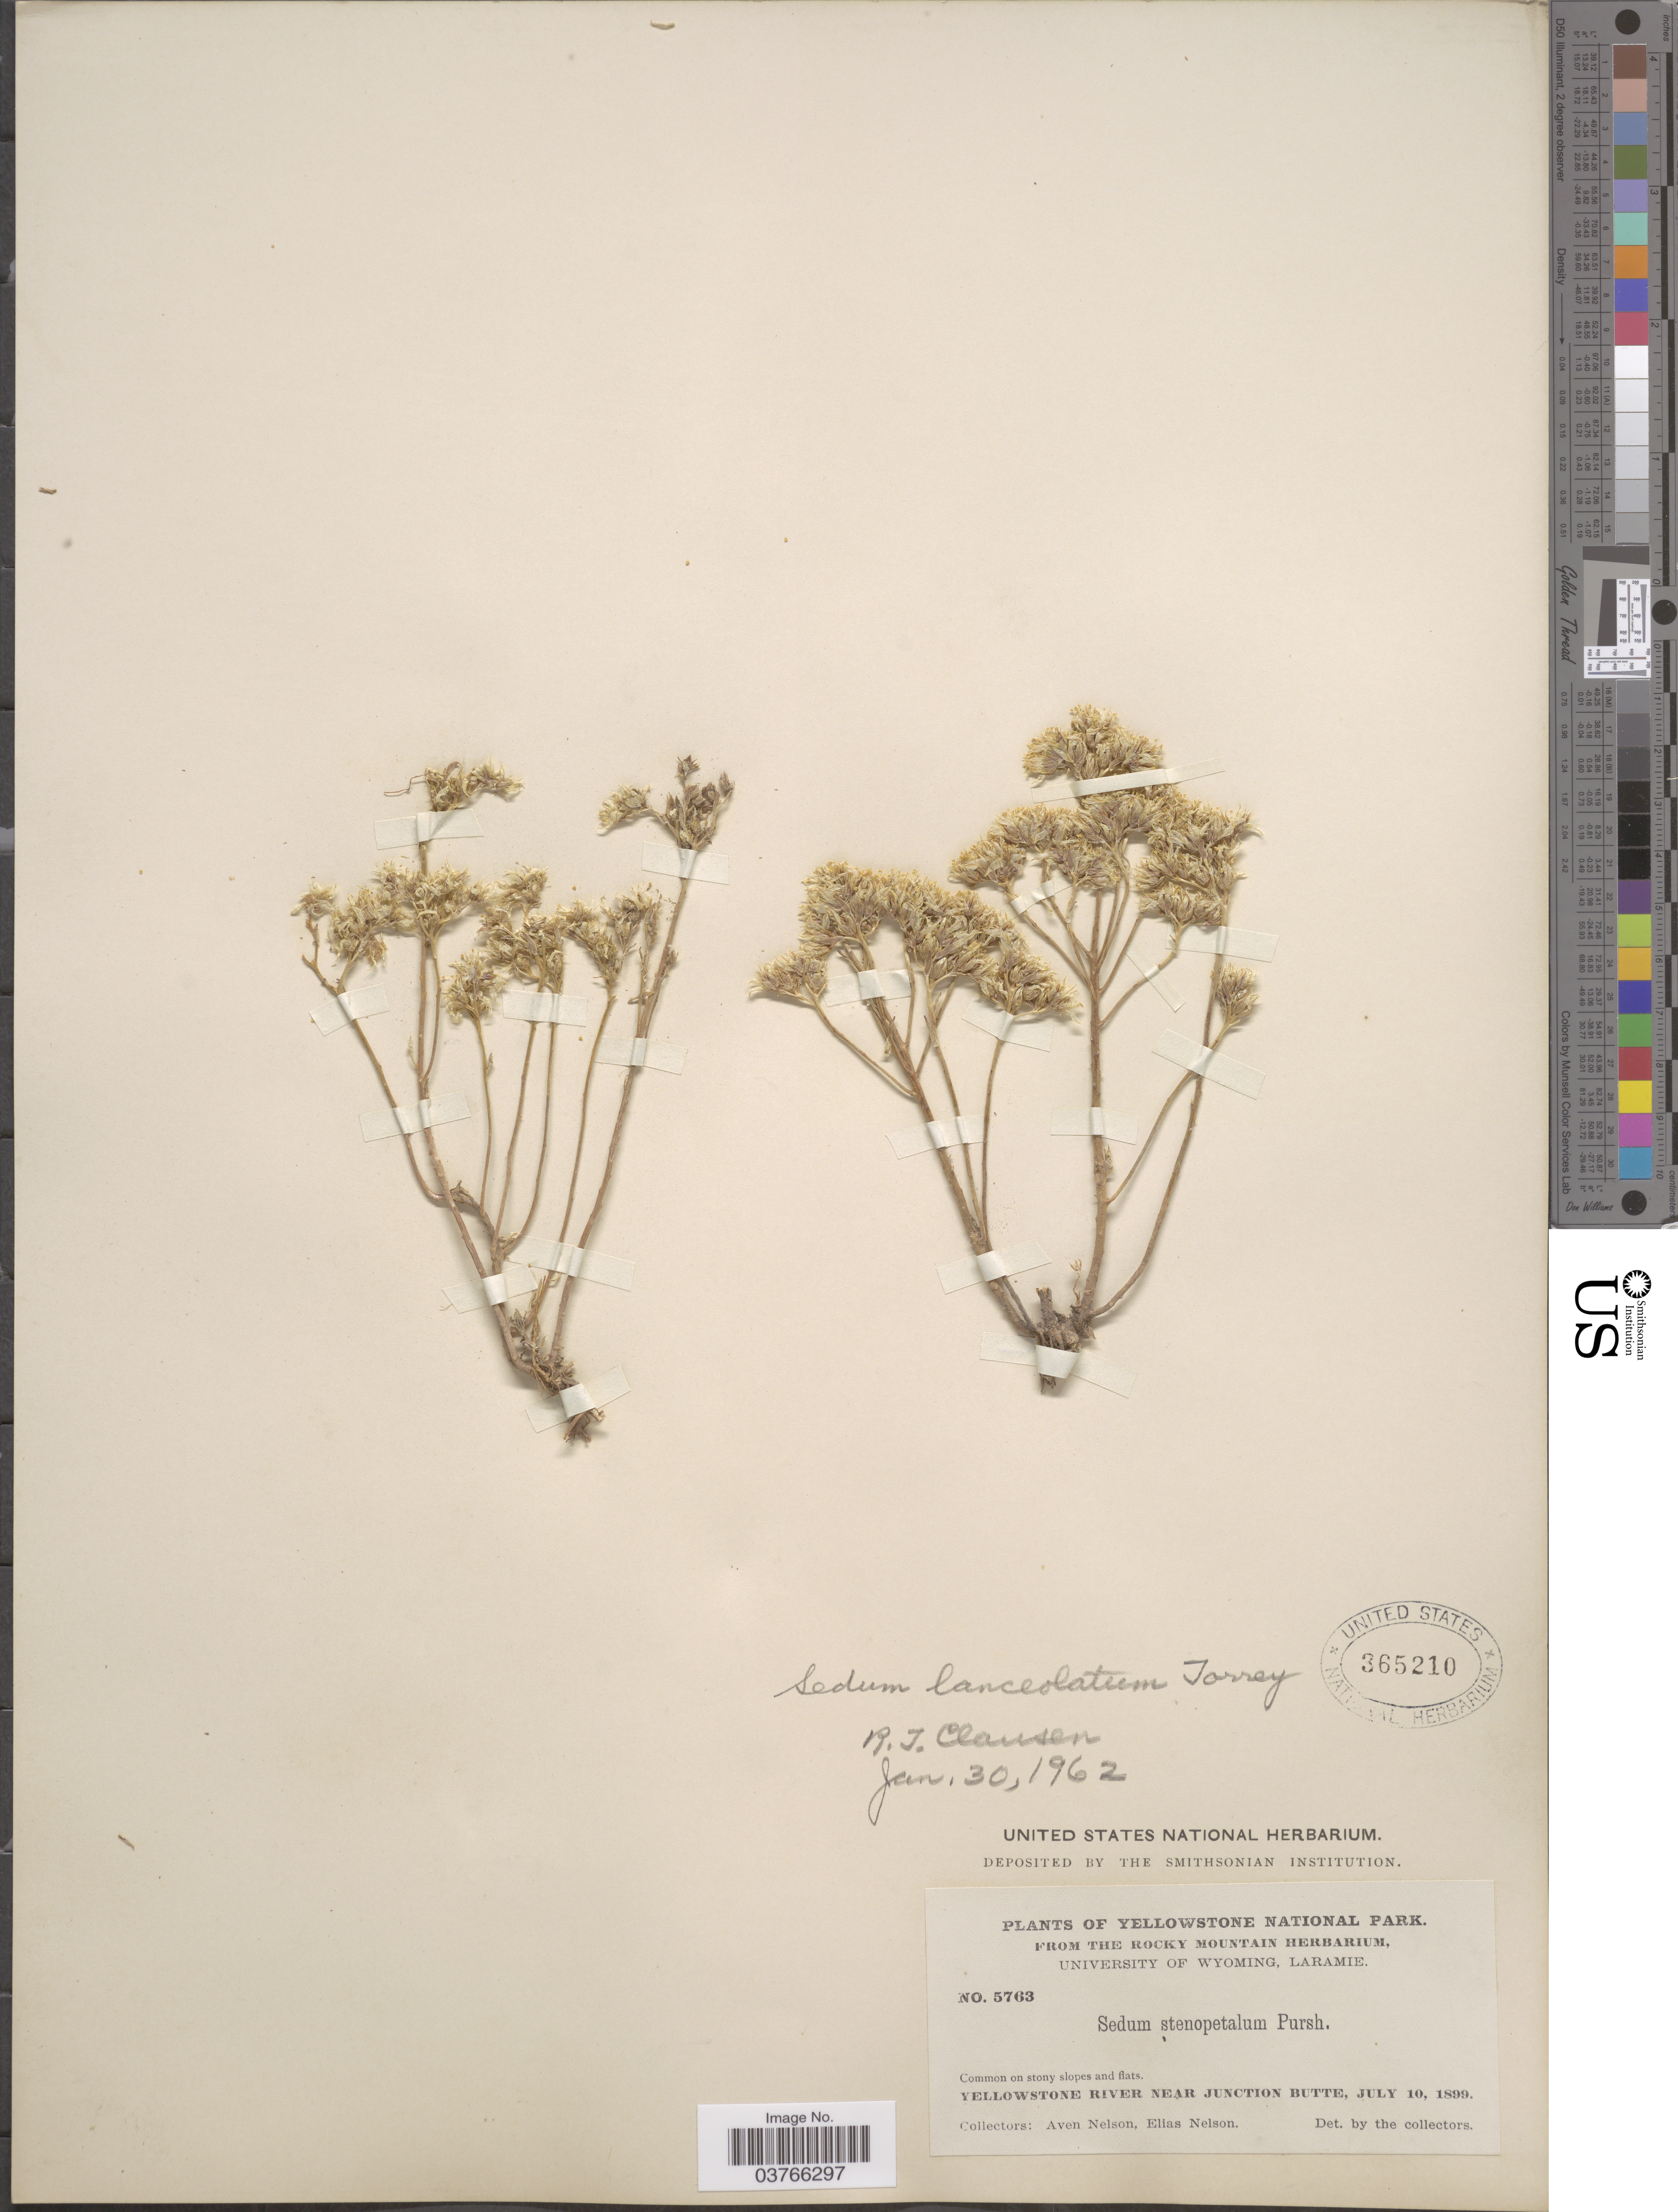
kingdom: Plantae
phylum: Tracheophyta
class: Magnoliopsida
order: Saxifragales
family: Crassulaceae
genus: Sedum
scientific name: Sedum lanceolatum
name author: Torr.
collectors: A. Nelson & E. Nelson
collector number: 5763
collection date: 1899-07-10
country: United States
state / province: Wyoming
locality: Yellowstone National Park. Common on stony slopes and flats. Yellowstone River near Junction Butte.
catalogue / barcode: US 365210